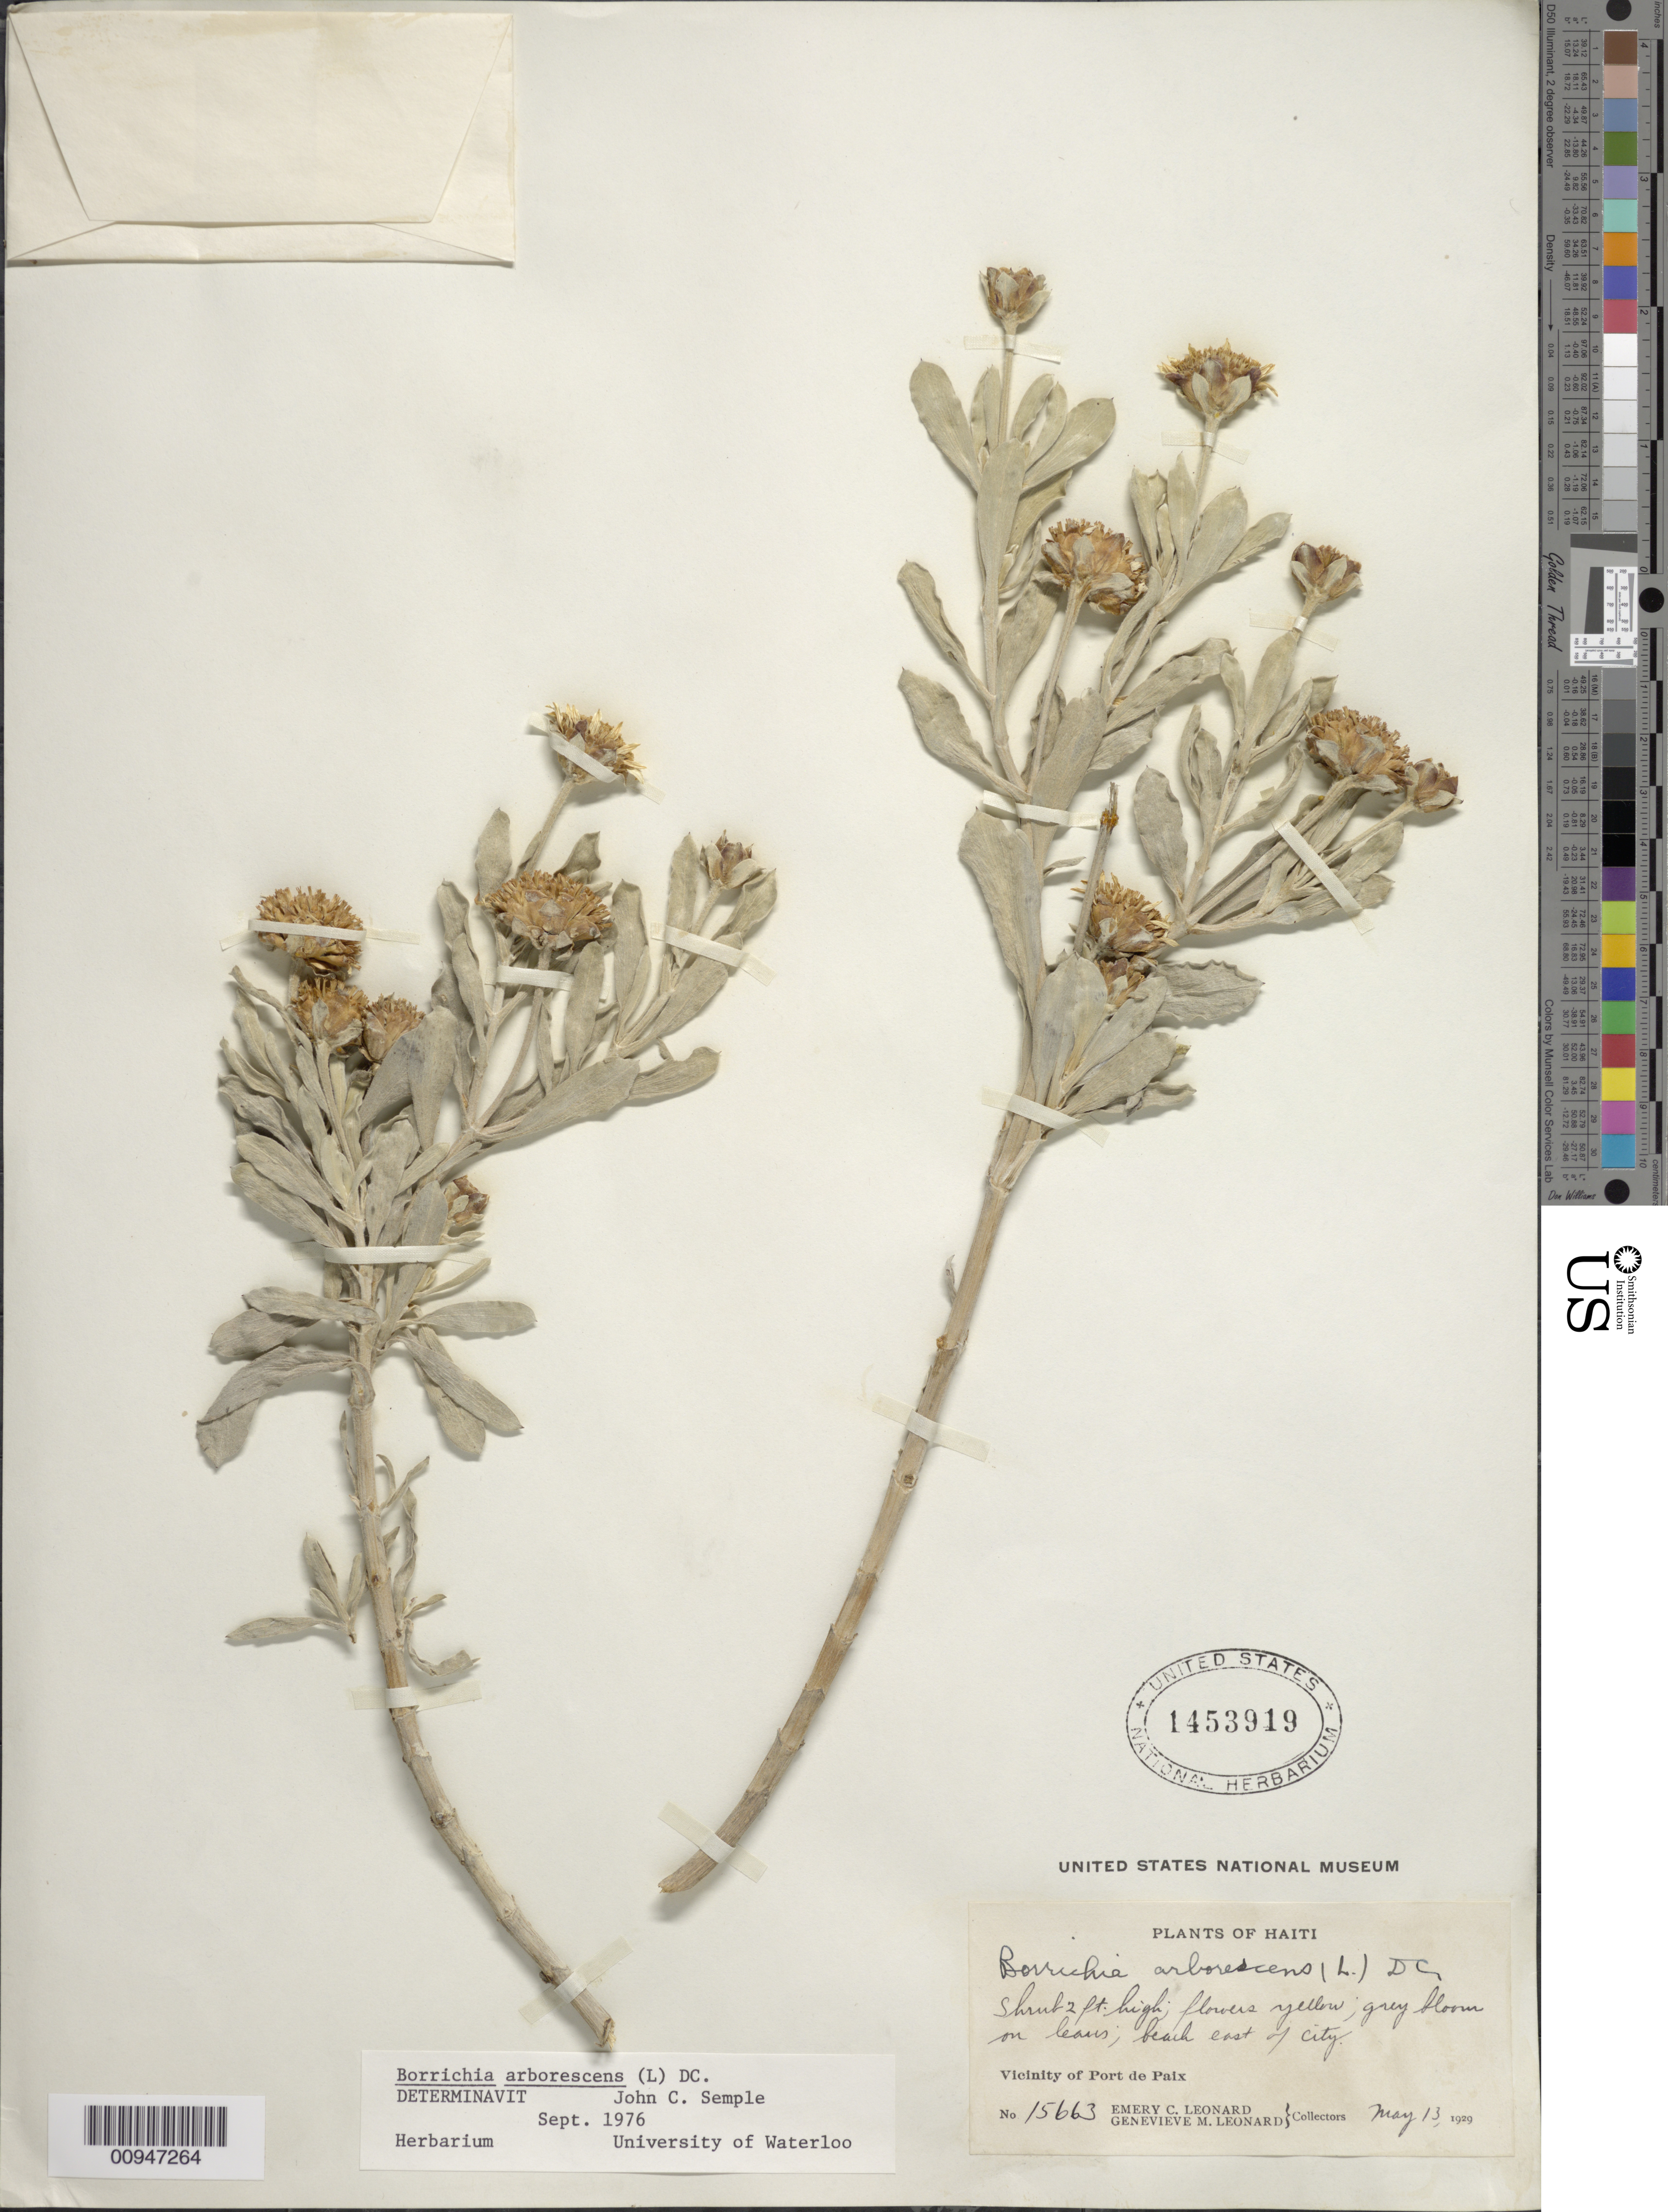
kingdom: Plantae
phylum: Tracheophyta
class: Magnoliopsida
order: Asterales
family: Asteraceae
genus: Borrichia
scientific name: Borrichia arborescens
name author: (L.) DC.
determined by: Semple, J. C.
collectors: E. C. Leonard & G. M. Leonard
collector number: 15663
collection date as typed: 13 May 1929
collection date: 1929-05-13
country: Haiti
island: Hispaniola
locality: Vicinity of Port de Paix, beach E of city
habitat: Beach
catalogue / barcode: US 1453919